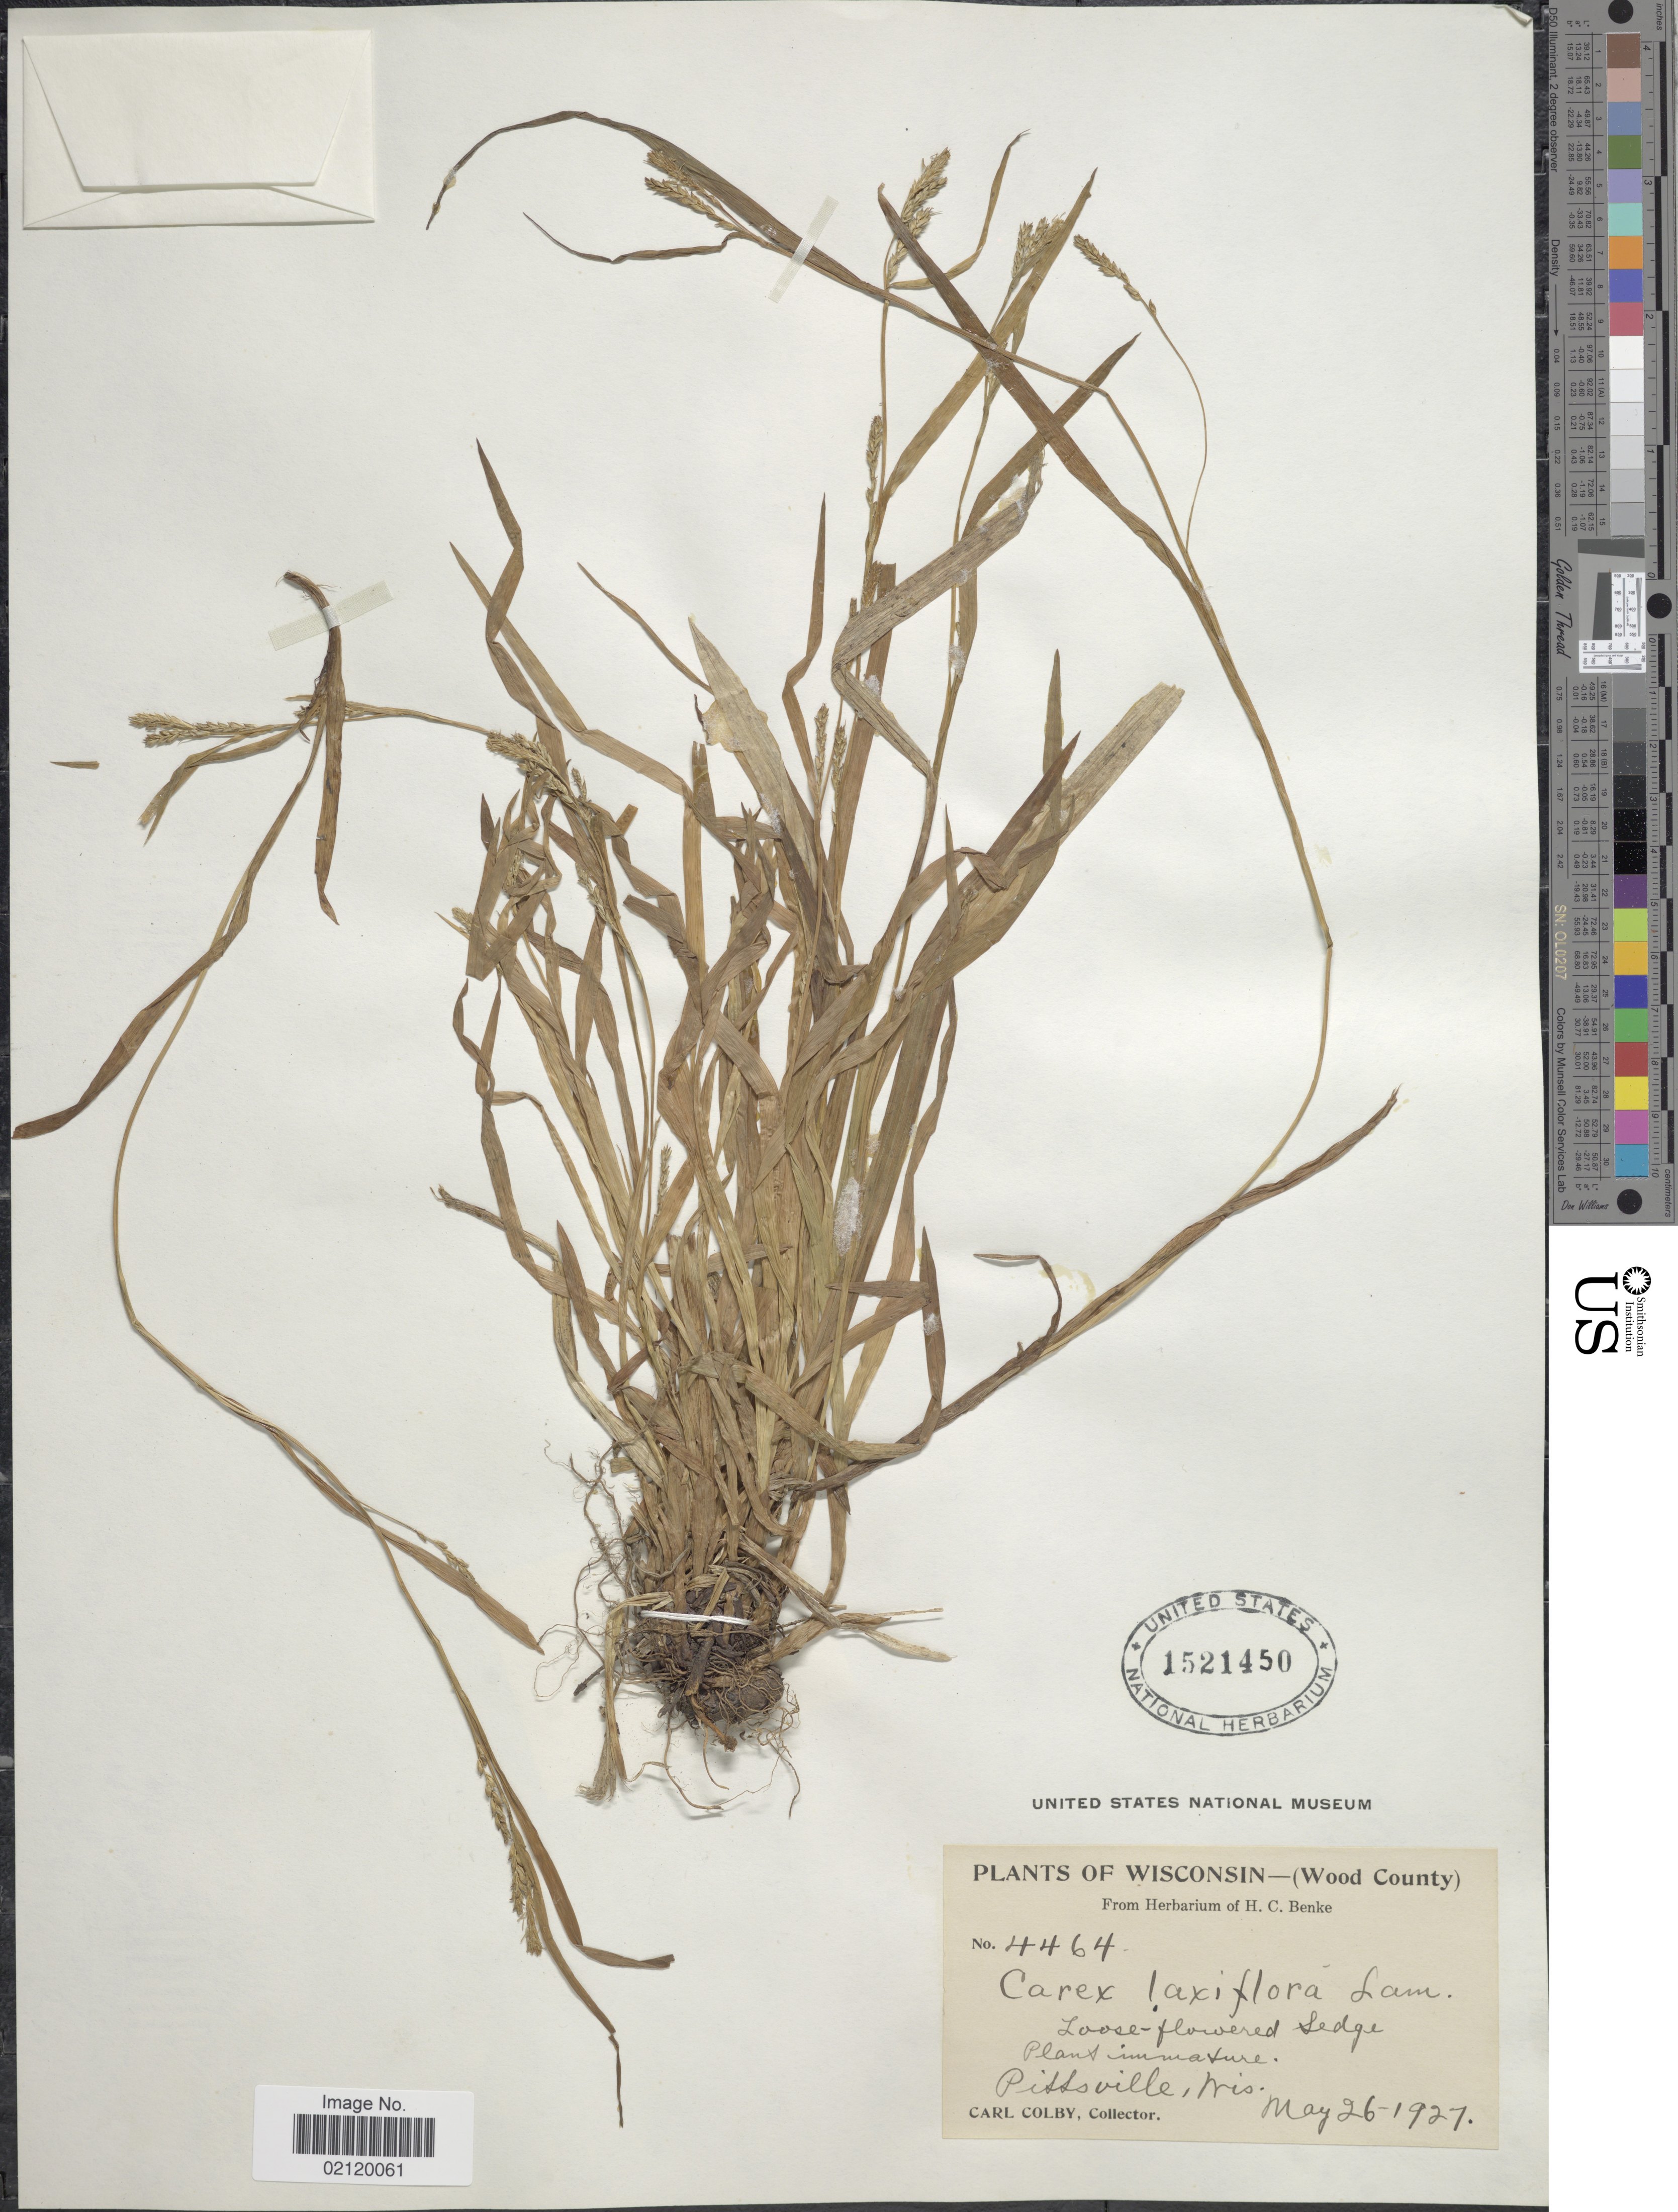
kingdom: Plantae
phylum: Tracheophyta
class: Liliopsida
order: Poales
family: Cyperaceae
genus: Carex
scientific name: Carex laxiflora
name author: Lam.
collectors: C. Colby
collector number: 4464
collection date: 1927-05-26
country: United States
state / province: Wisconsin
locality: Wood County. Pittsville, Wis.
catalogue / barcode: US 1521450